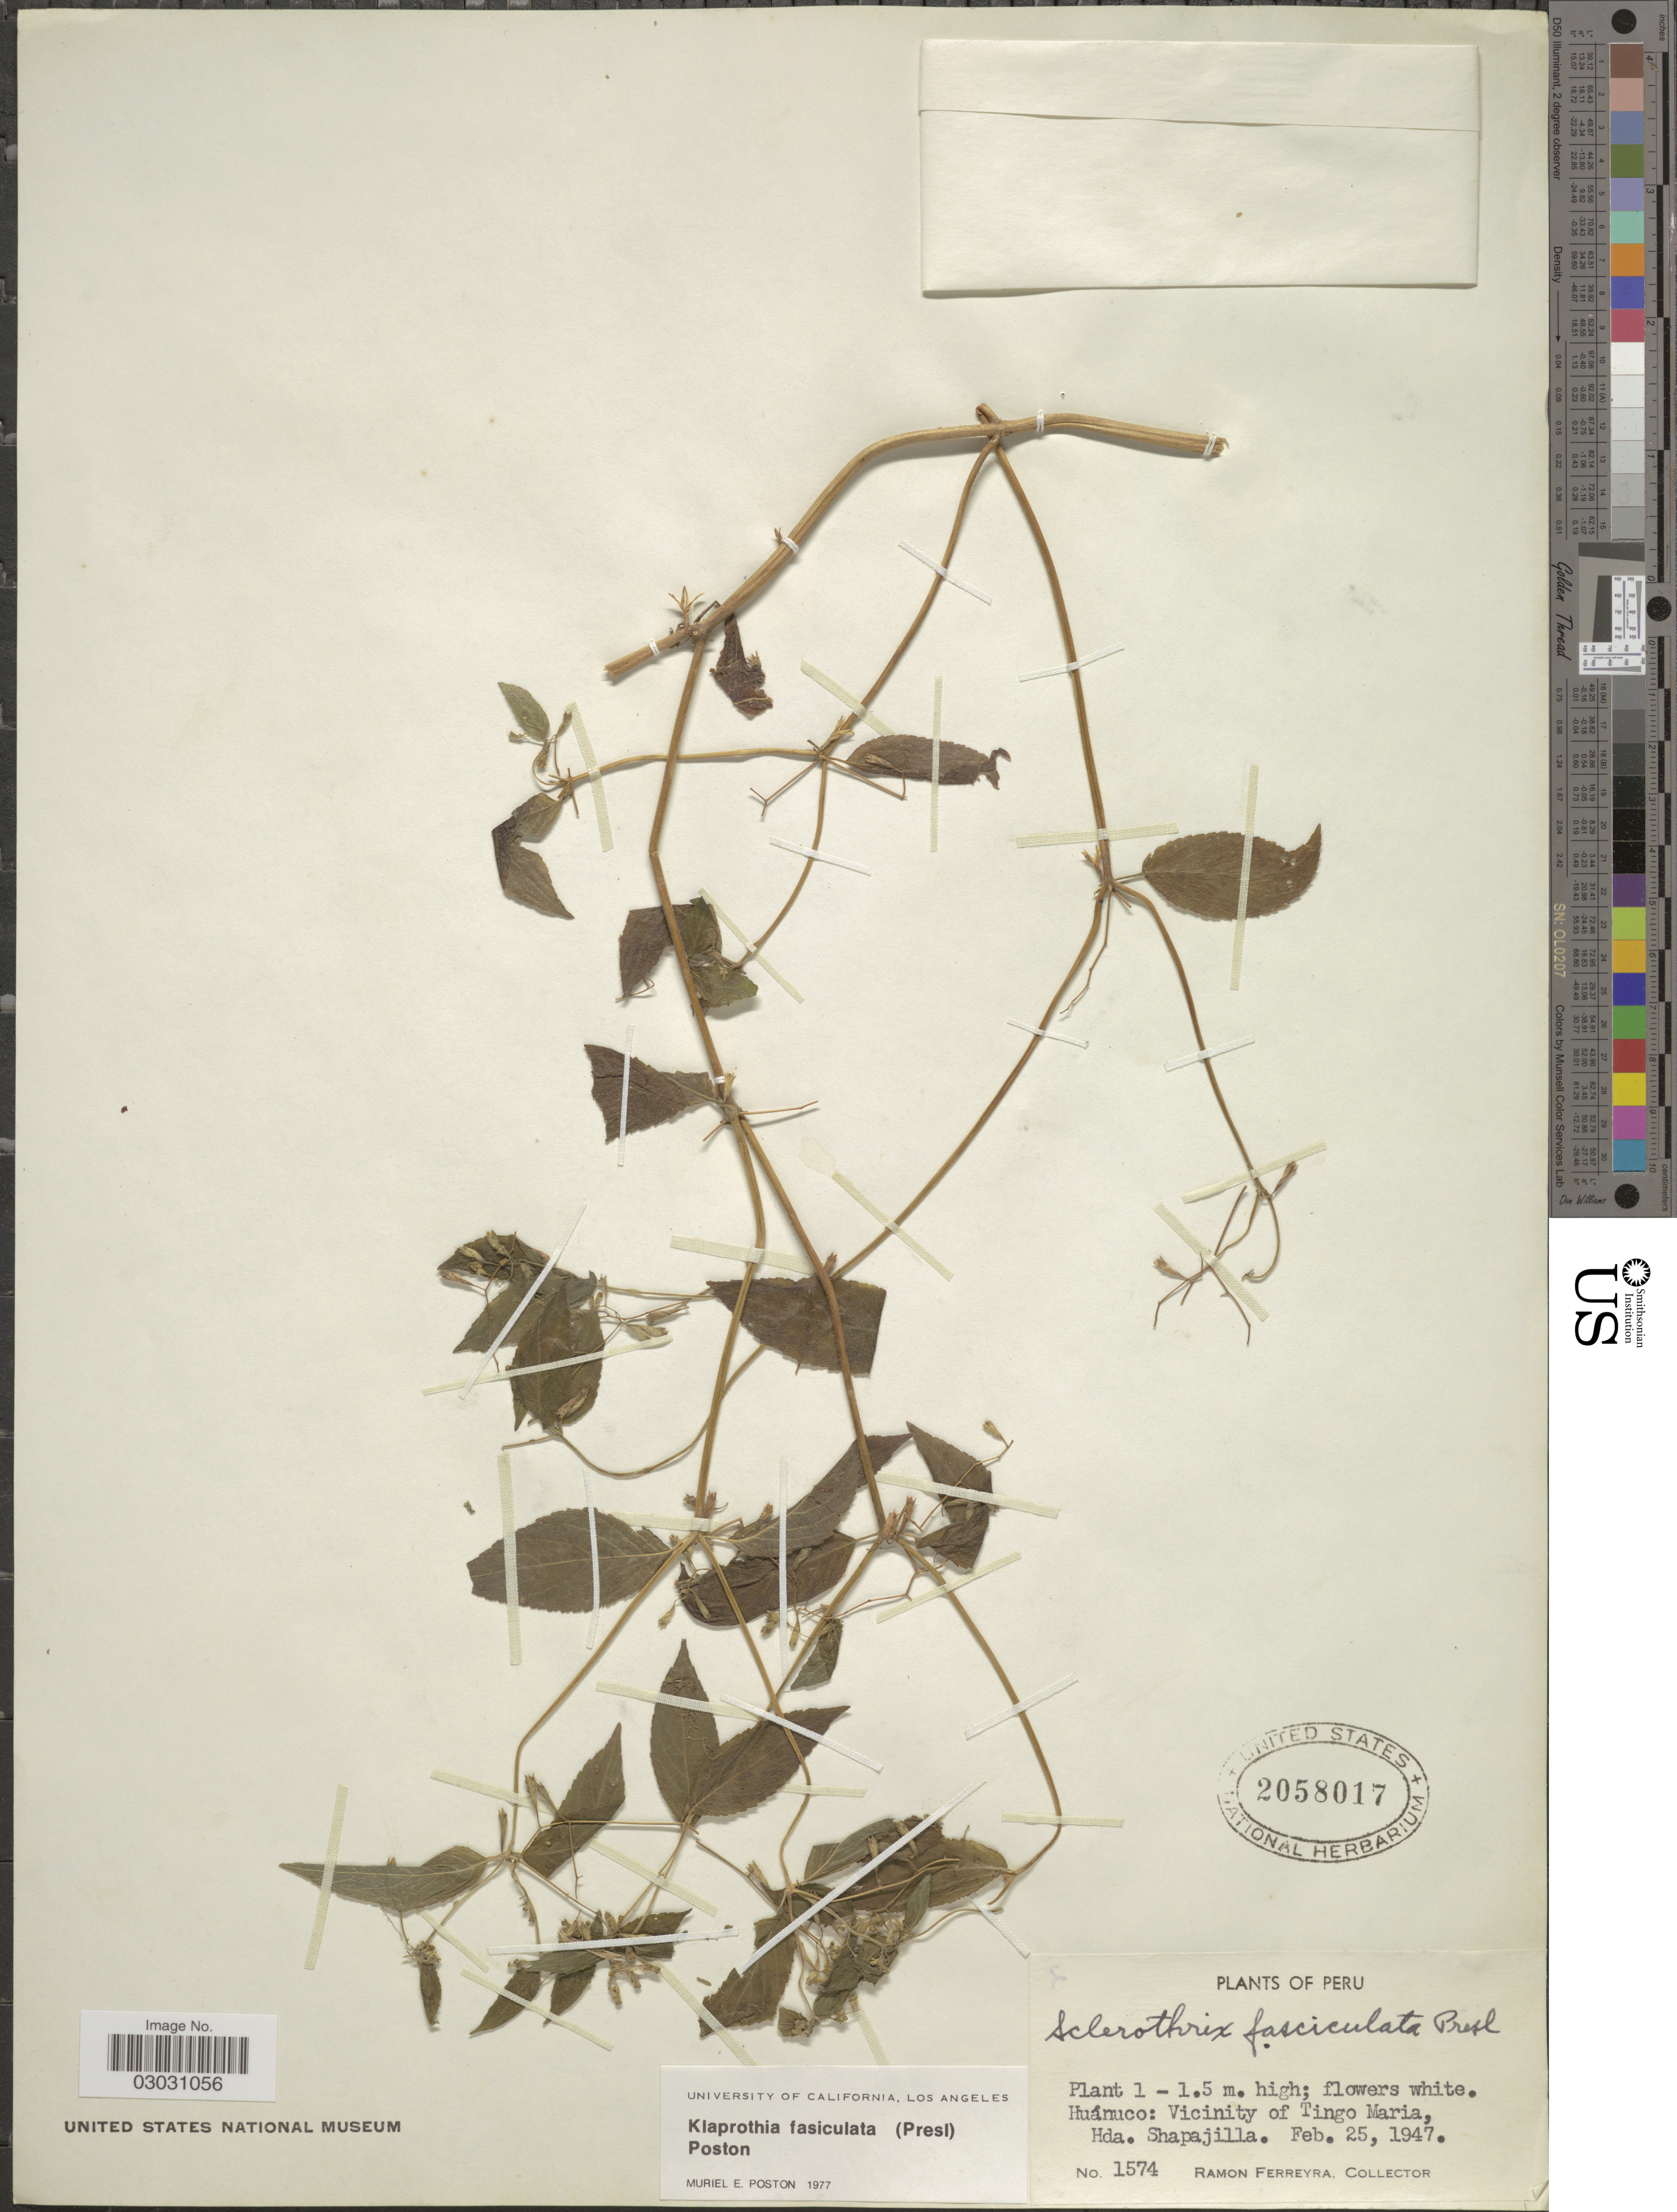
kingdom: Plantae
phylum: Tracheophyta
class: Magnoliopsida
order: Cornales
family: Loasaceae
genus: Klaprothia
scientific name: Klaprothia fasciculata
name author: (C. Presl) Poston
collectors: R. A. Ferreyra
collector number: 1574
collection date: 1947-02-25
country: Peru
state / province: Huánuco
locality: Huánuco: Vicinity of Tingo Maria, Hda. Shapajilla.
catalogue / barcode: US 2058017